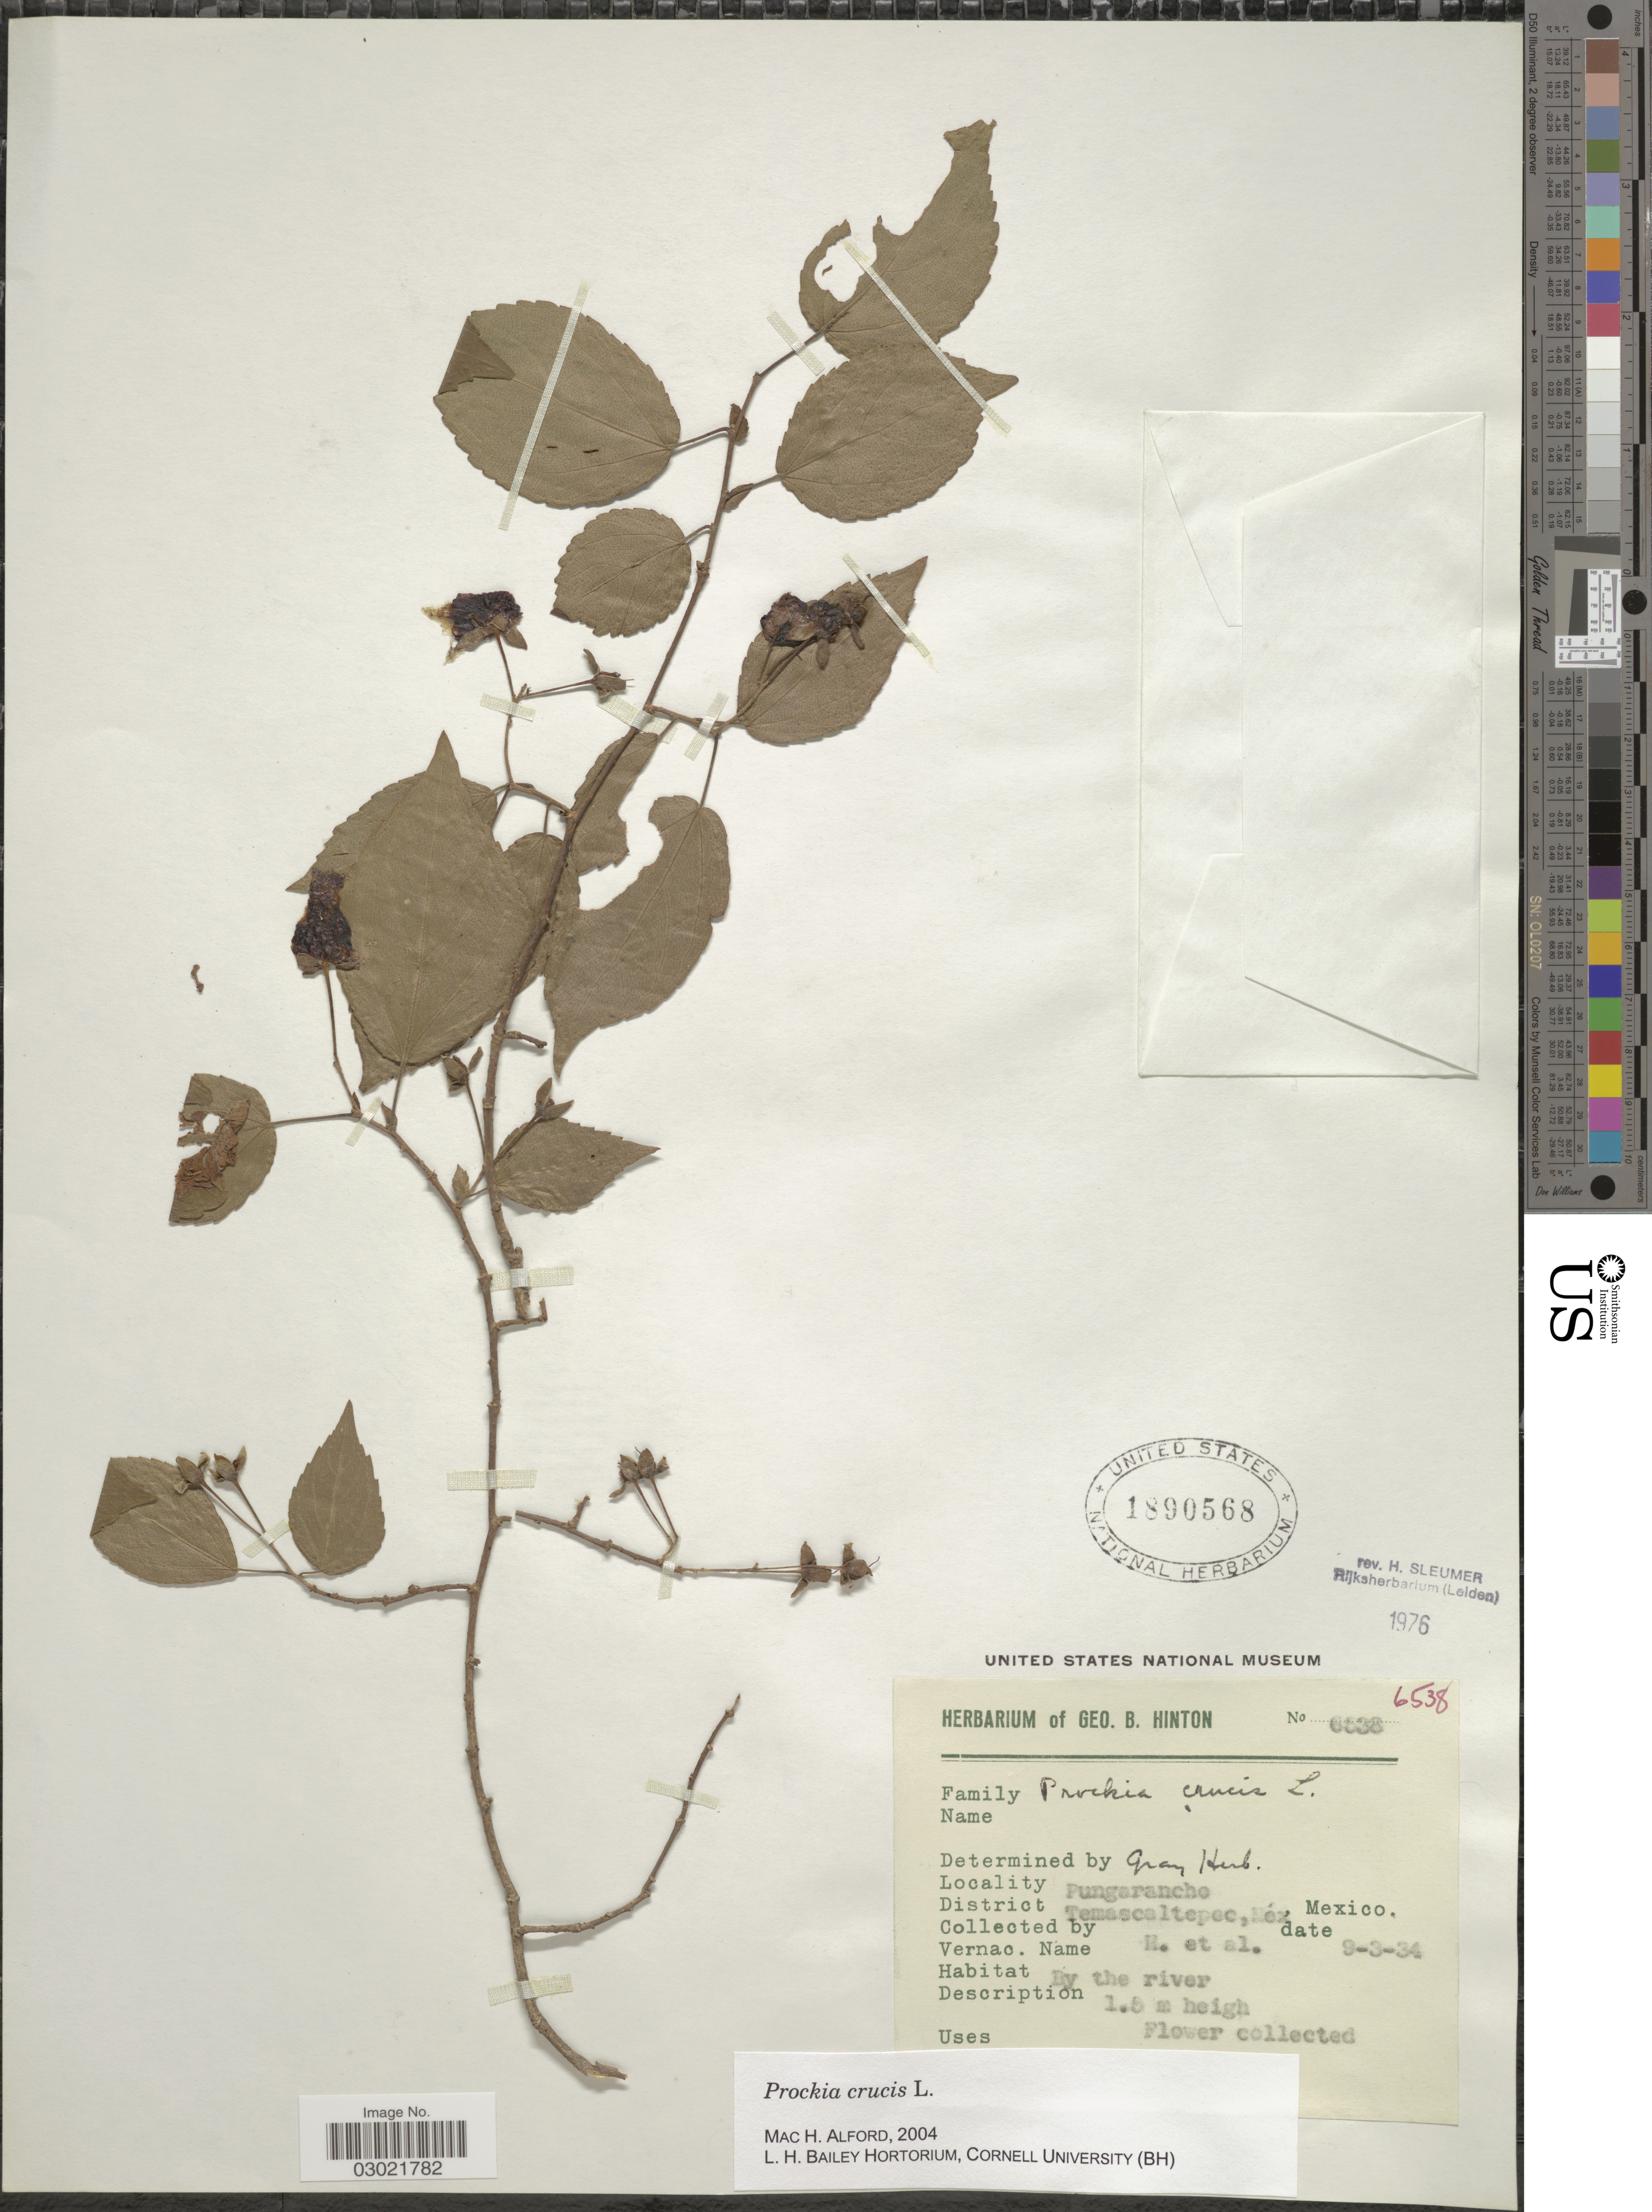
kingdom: Plantae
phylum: Tracheophyta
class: Magnoliopsida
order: Malpighiales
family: Salicaceae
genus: Prockia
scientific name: Prockia crucis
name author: P. Browne ex L.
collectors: G. B. Hinton & et al.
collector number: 6538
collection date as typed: Transcribed d/m/y: 3/9/34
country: Mexico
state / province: México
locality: Pungaranche. District Temascaltepec. By the river.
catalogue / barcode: US 1890568